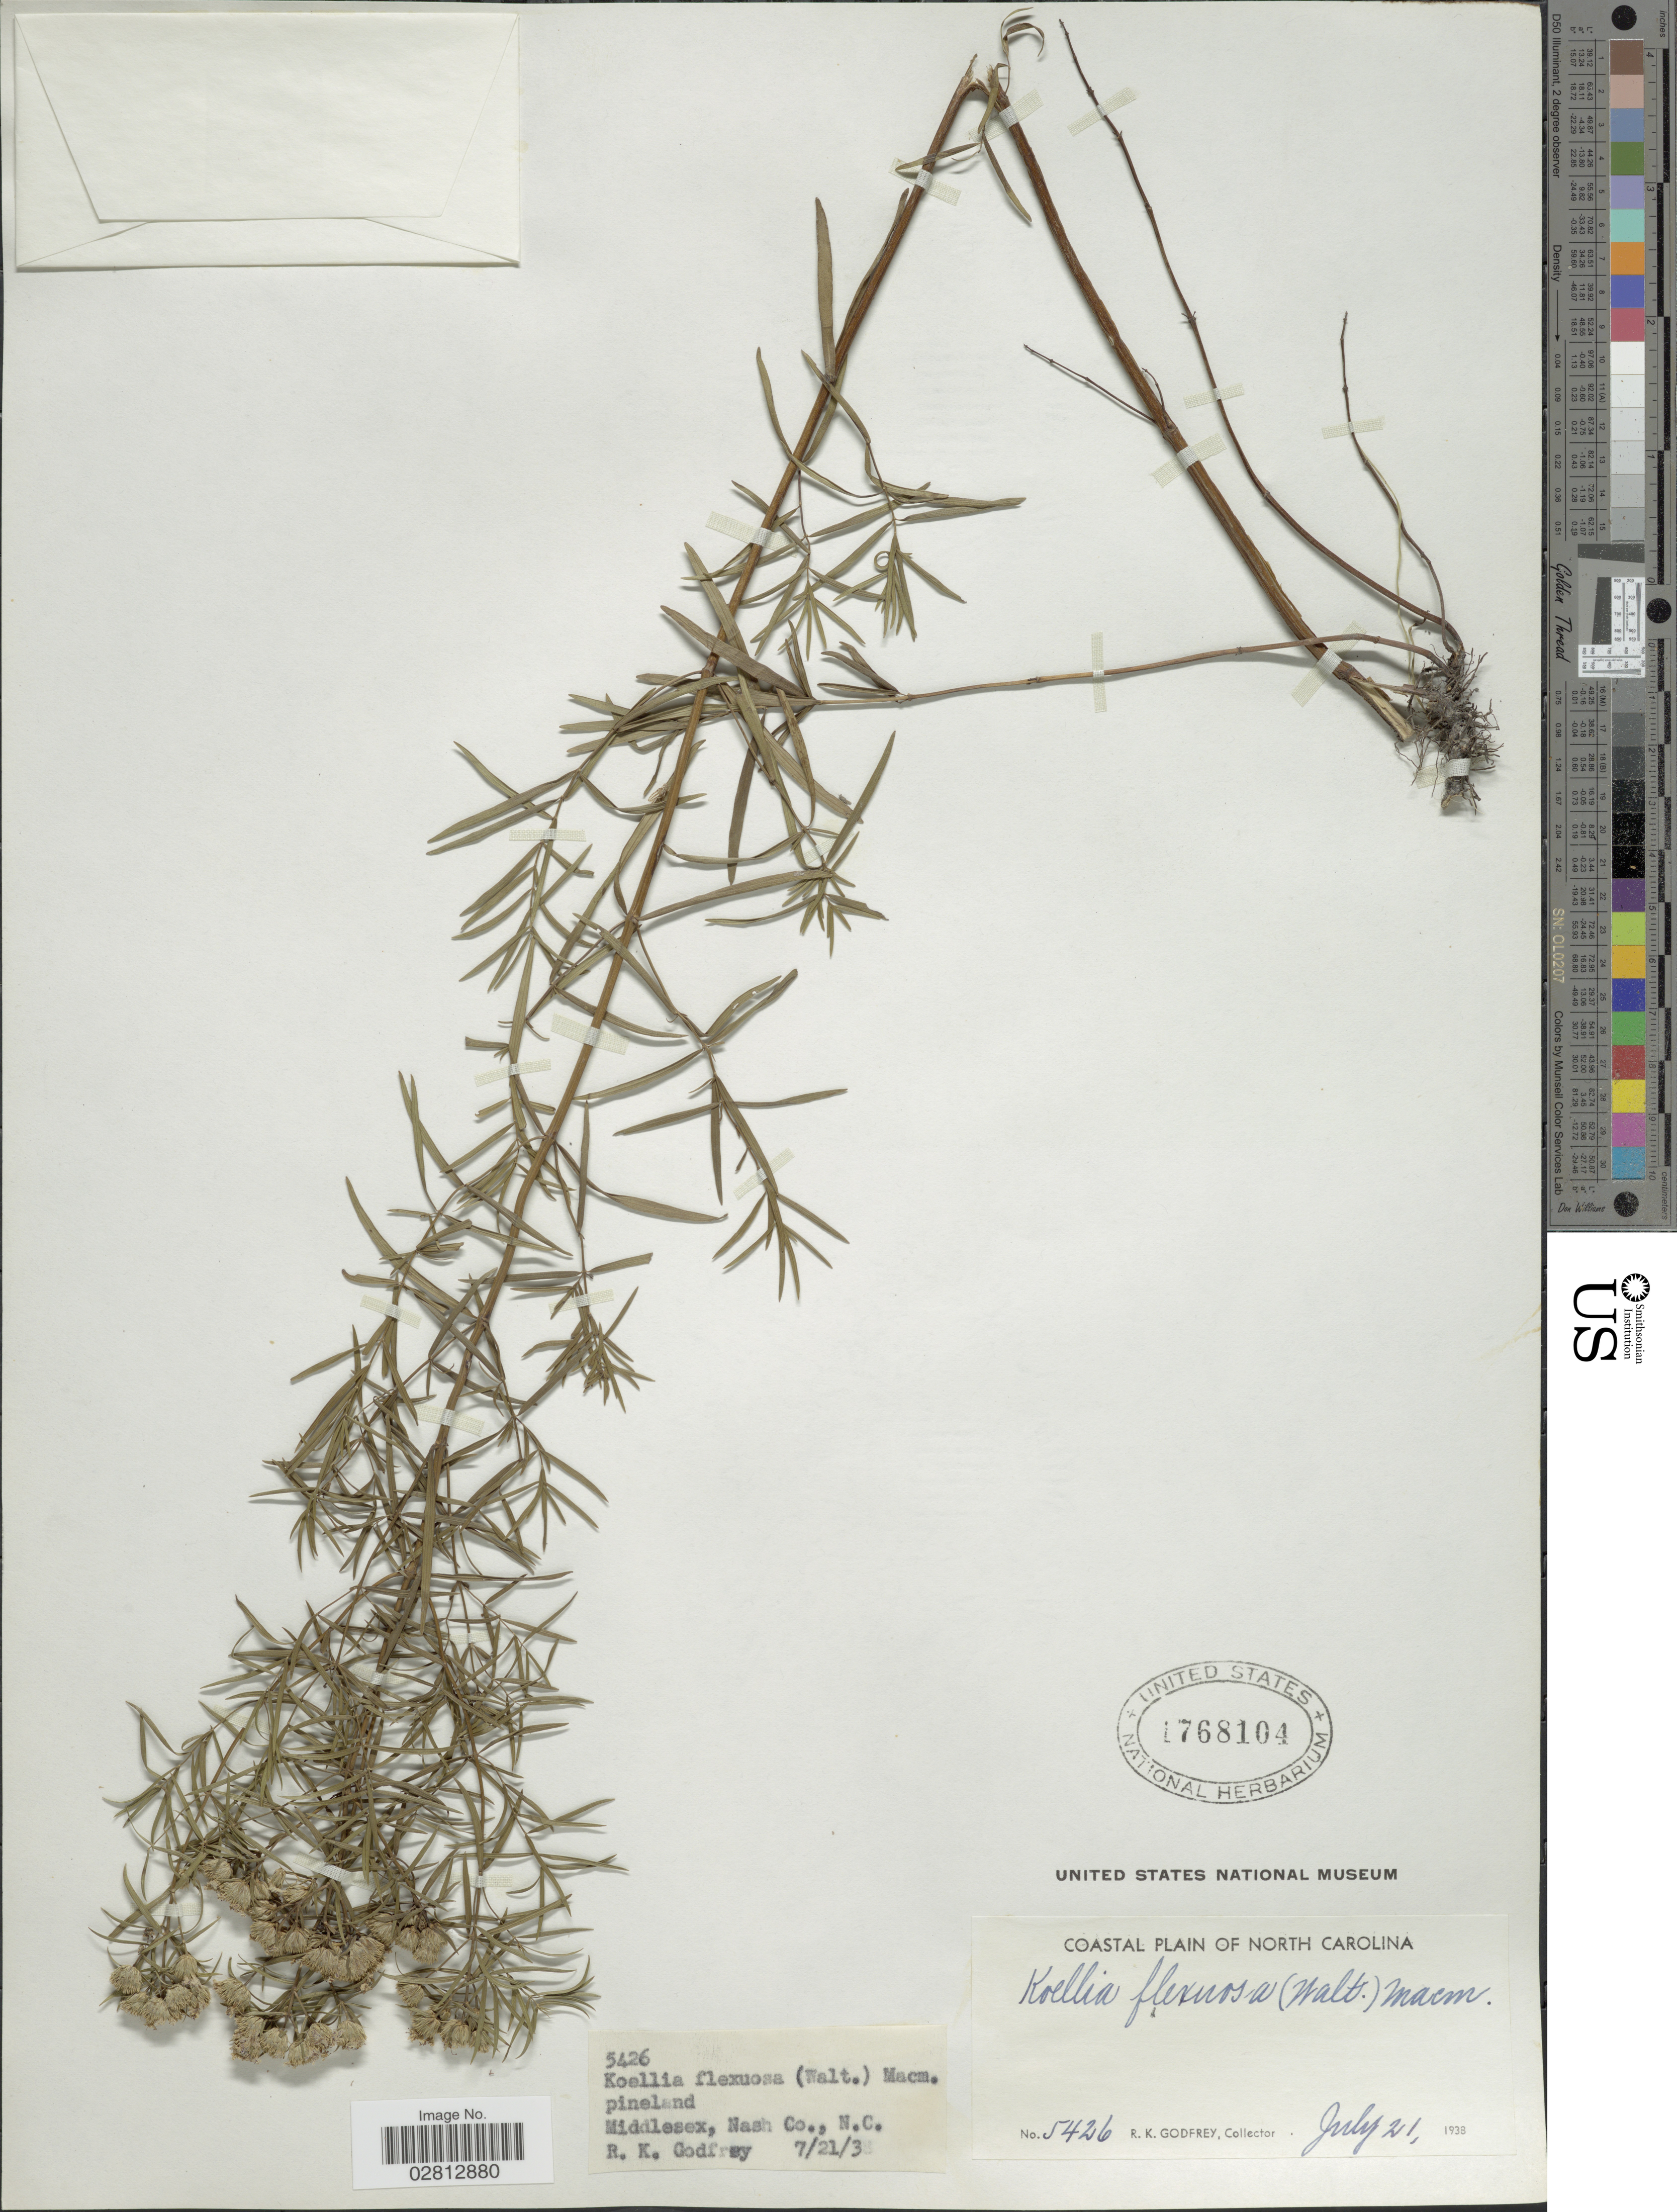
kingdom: Plantae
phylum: Tracheophyta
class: Magnoliopsida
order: Lamiales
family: Lamiaceae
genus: Pycnanthemum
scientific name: Pycnanthemum tenuifolium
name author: Schrad.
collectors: R. K. Godfrey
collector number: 5426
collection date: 1938-07-21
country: United States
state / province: North Carolina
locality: Coastal Plain. Middlesex, Nash Co.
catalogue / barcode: US 1768104